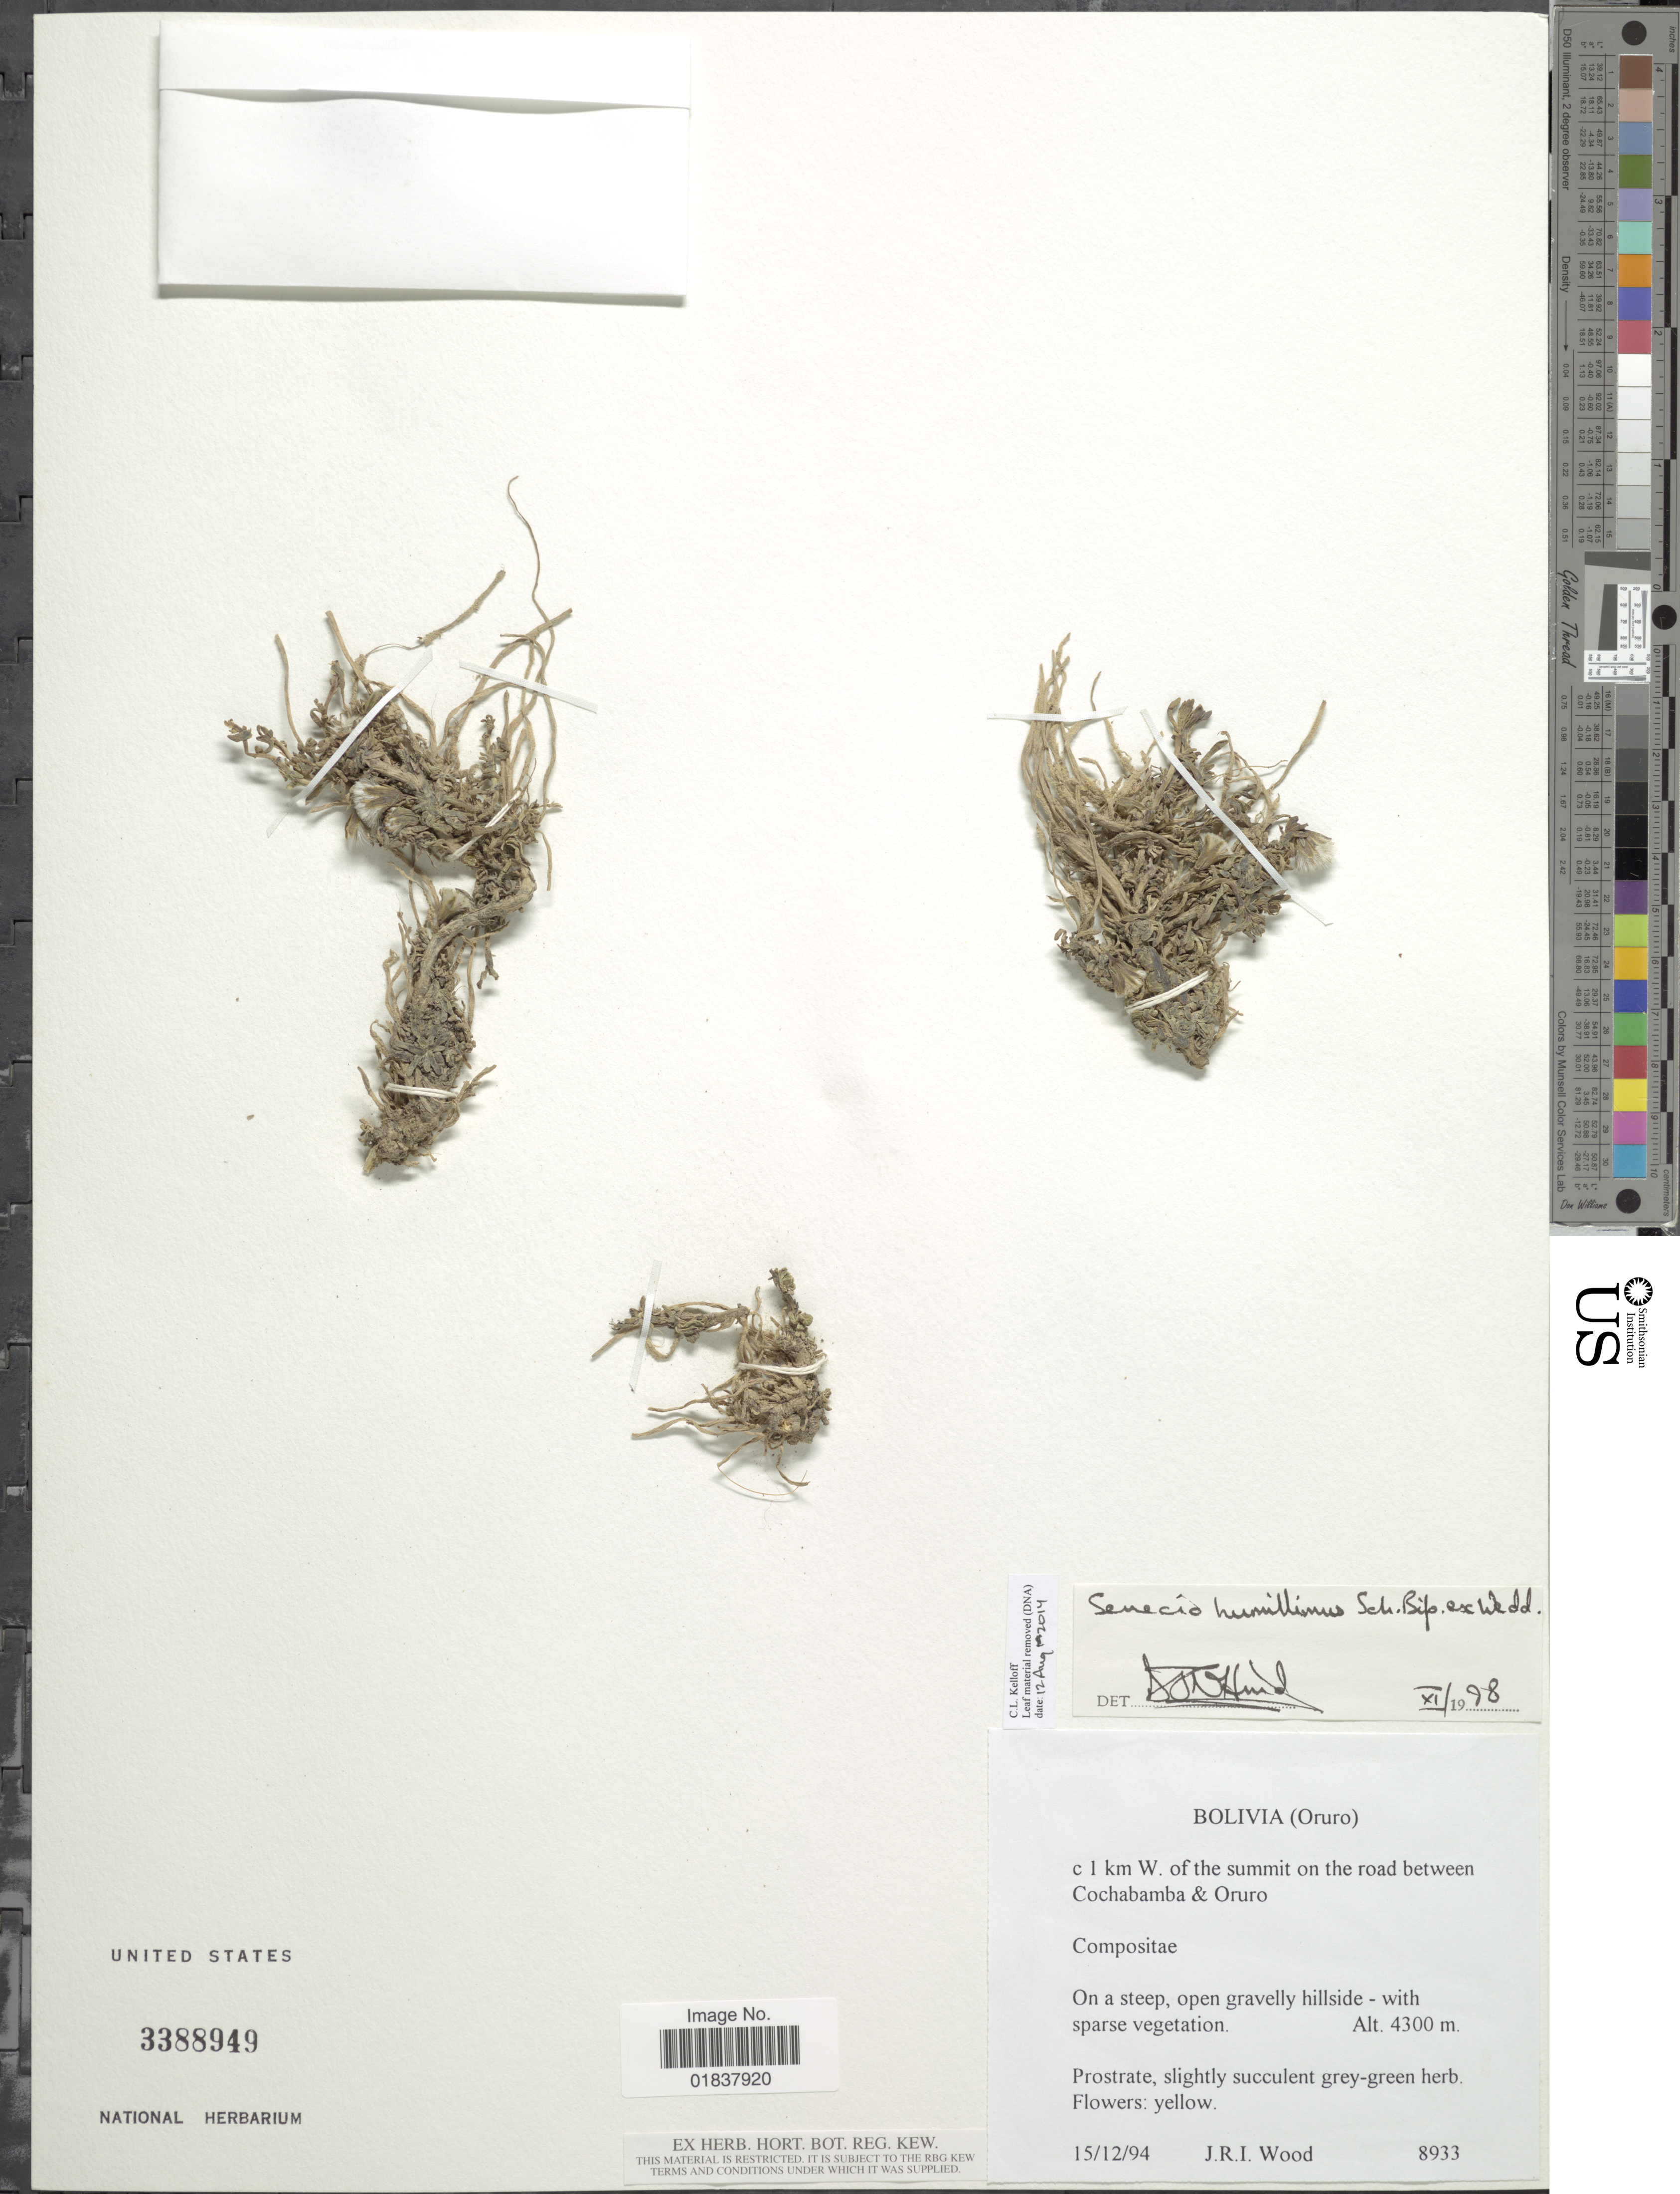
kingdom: Plantae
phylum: Tracheophyta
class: Magnoliopsida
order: Asterales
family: Asteraceae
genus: Senecio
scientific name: Senecio humillimus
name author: Sch. Bip.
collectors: J. R. I. Wood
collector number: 8933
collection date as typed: Transcribed d/m/y: 15/12/94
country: Bolivia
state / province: Oruro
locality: C 1 km W of the summit on the road between Cochabamba & Oruro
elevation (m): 4300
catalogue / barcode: US 3388949